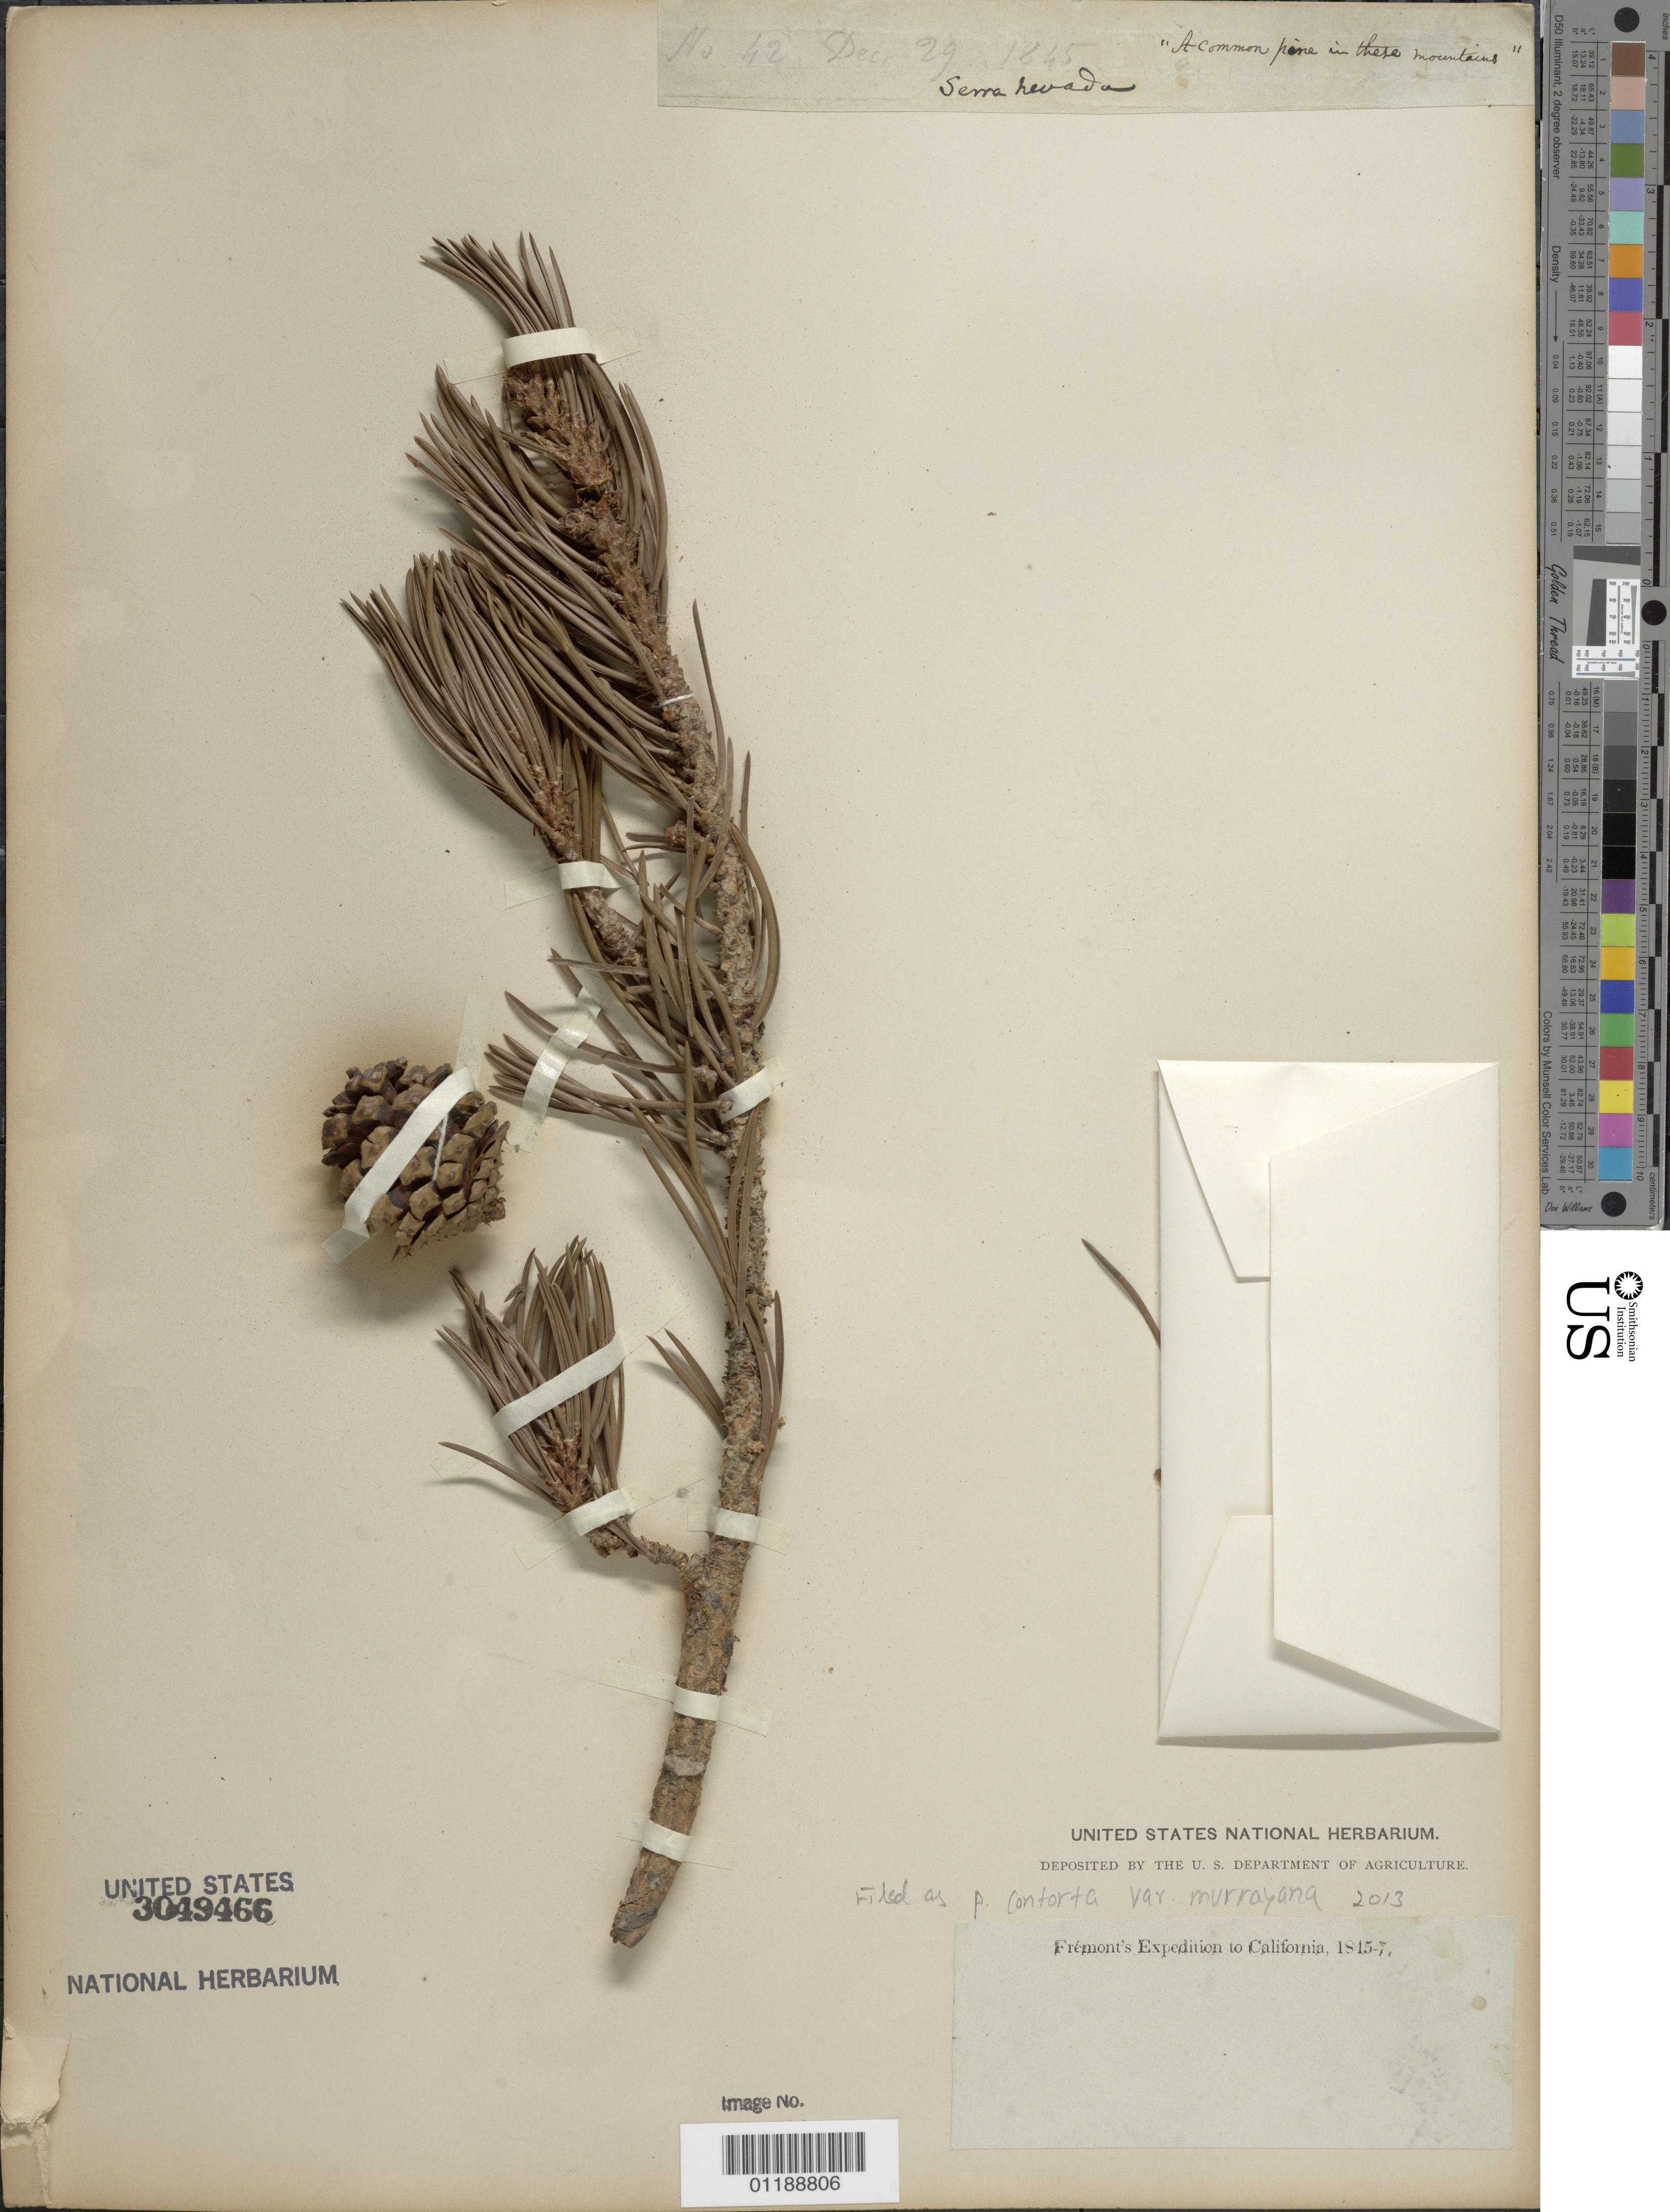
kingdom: Plantae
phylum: Tracheophyta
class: Pinopsida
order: Pinales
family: Pinaceae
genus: Pinus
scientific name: Pinus contorta var. murrayana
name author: (Balf.) S. Watson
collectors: J. C. Frémont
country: United States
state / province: California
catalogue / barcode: US 3049466